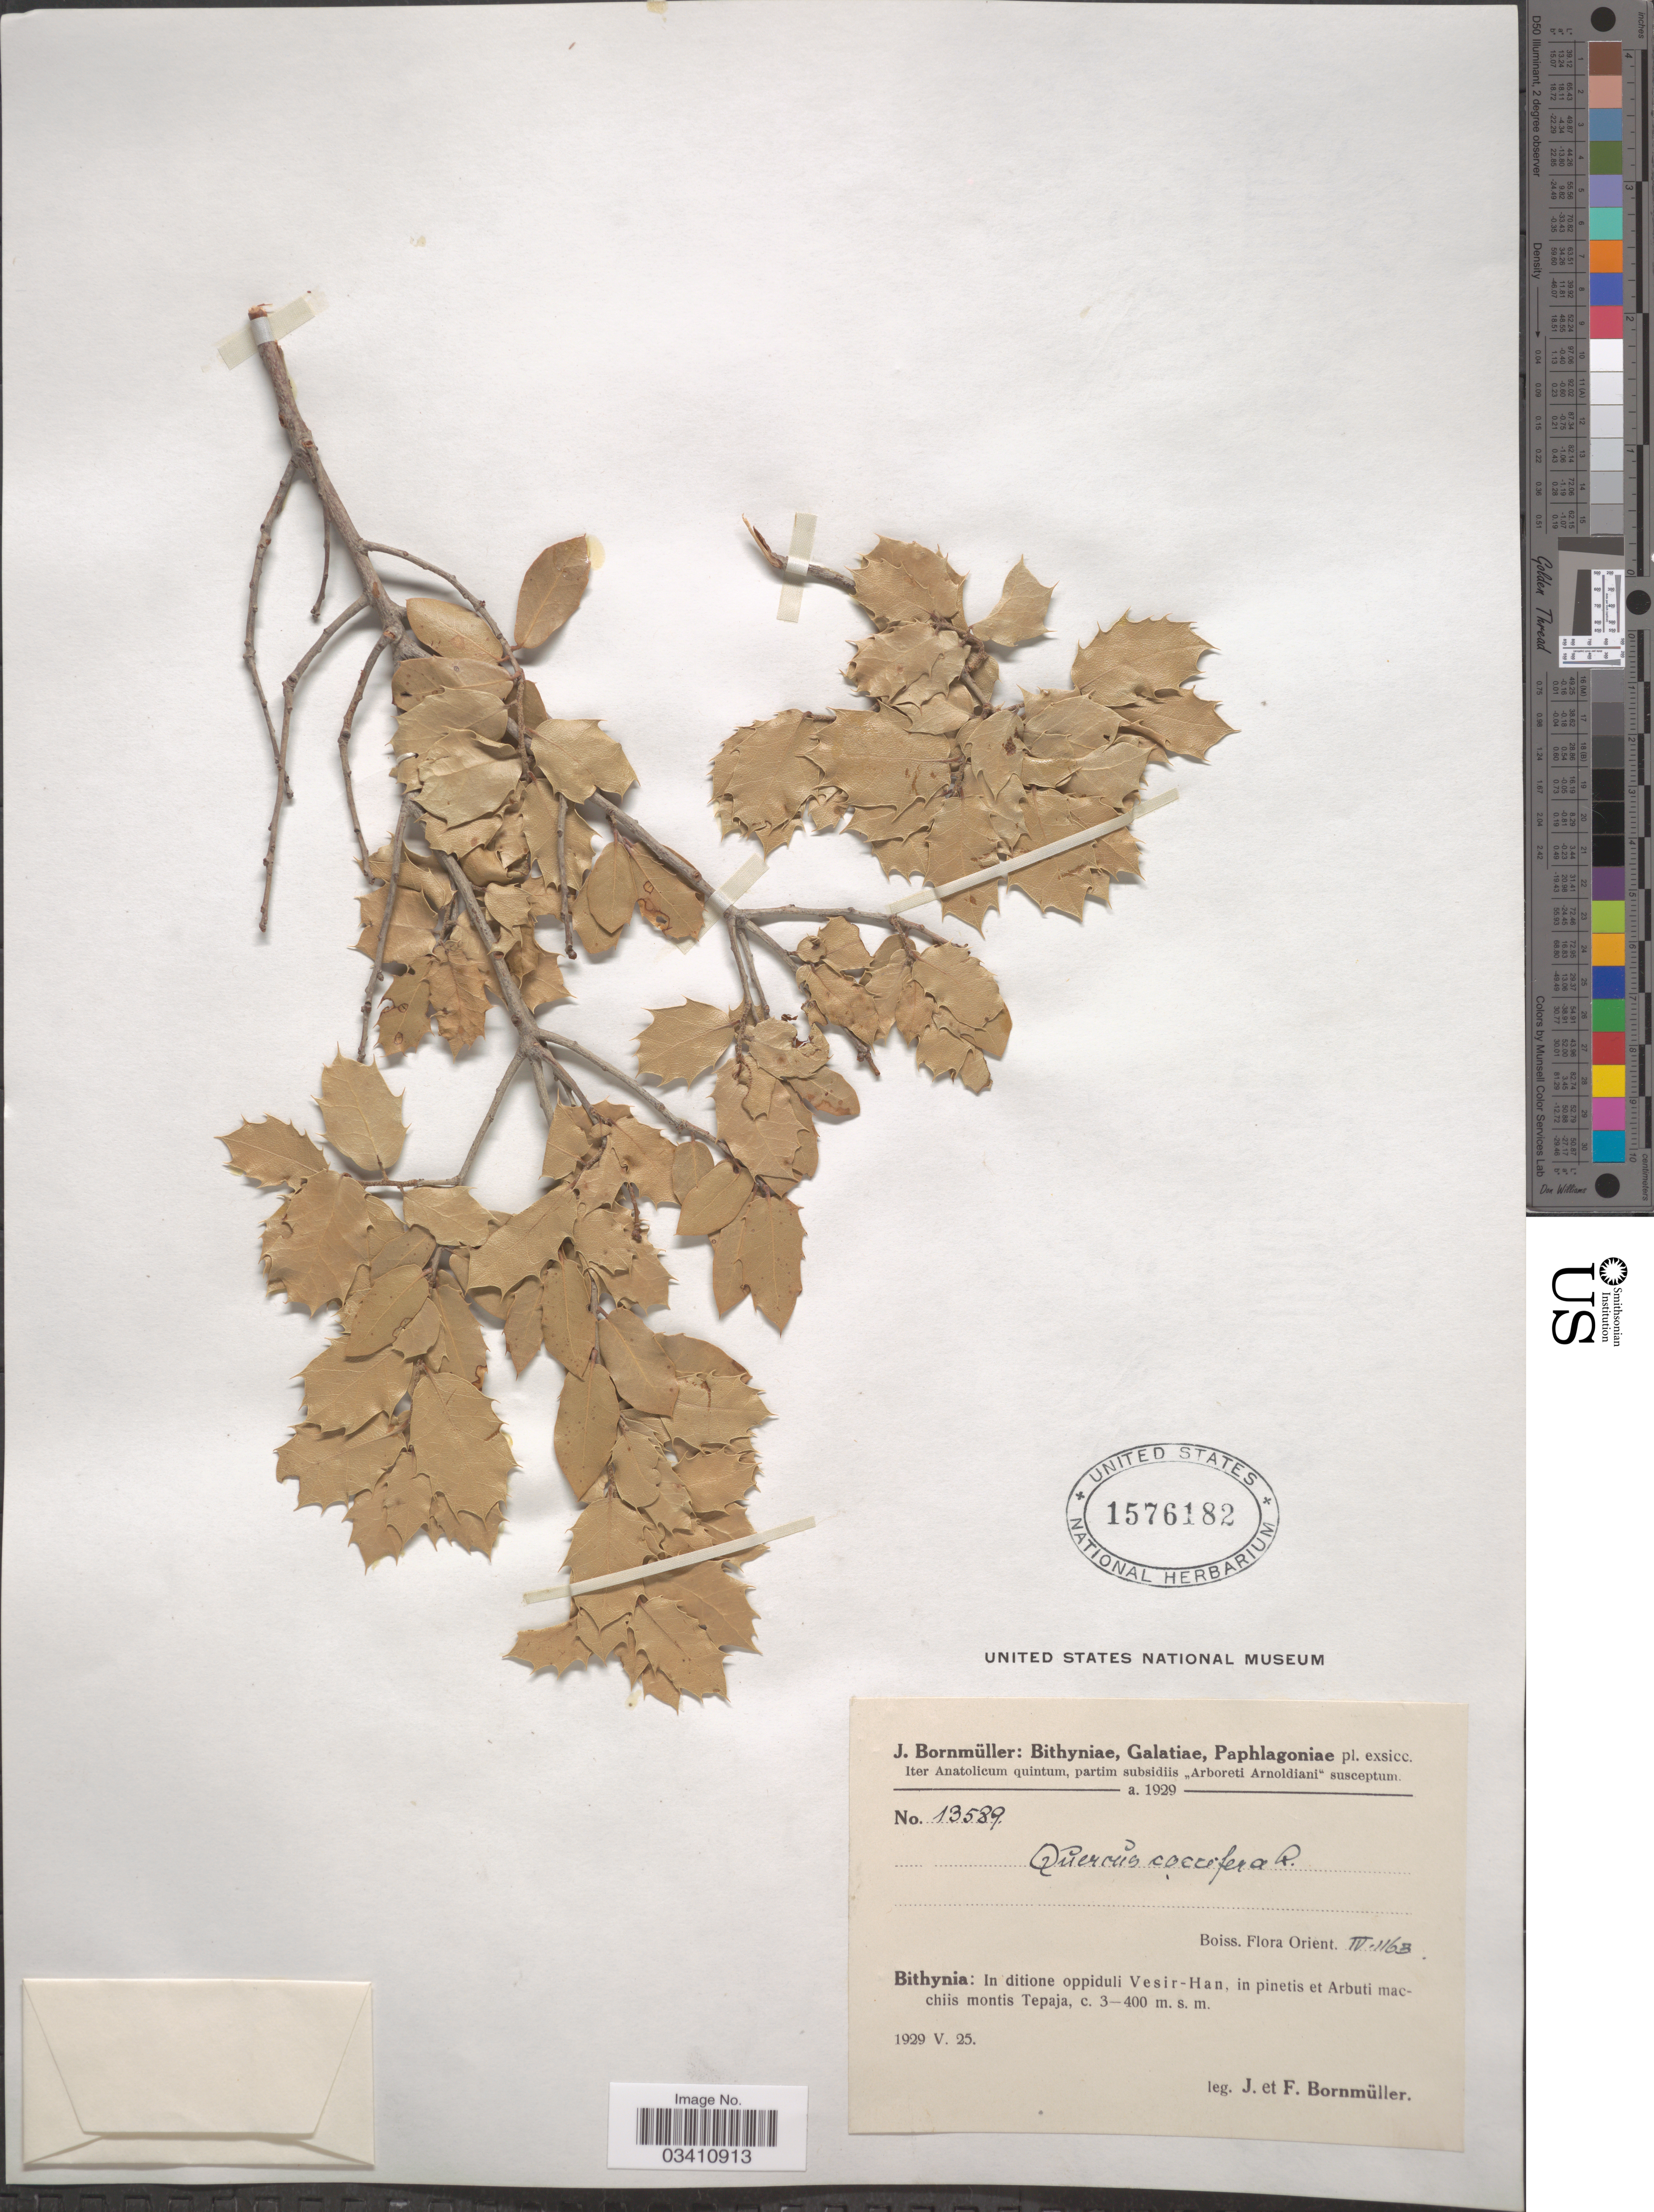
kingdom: Plantae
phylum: Tracheophyta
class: Magnoliopsida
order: Fagales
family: Fagaceae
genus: Quercus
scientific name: Quercus coccifera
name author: L.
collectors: J. Bornmüller & F. Bornmüller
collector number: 13589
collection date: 1929-05-25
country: Romania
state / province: Galati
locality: Bithynia: In ditione oppiduli Vesir-Han, in pinetis et Arbuti macchiis montis Tepaja.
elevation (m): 300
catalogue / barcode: US 1576182